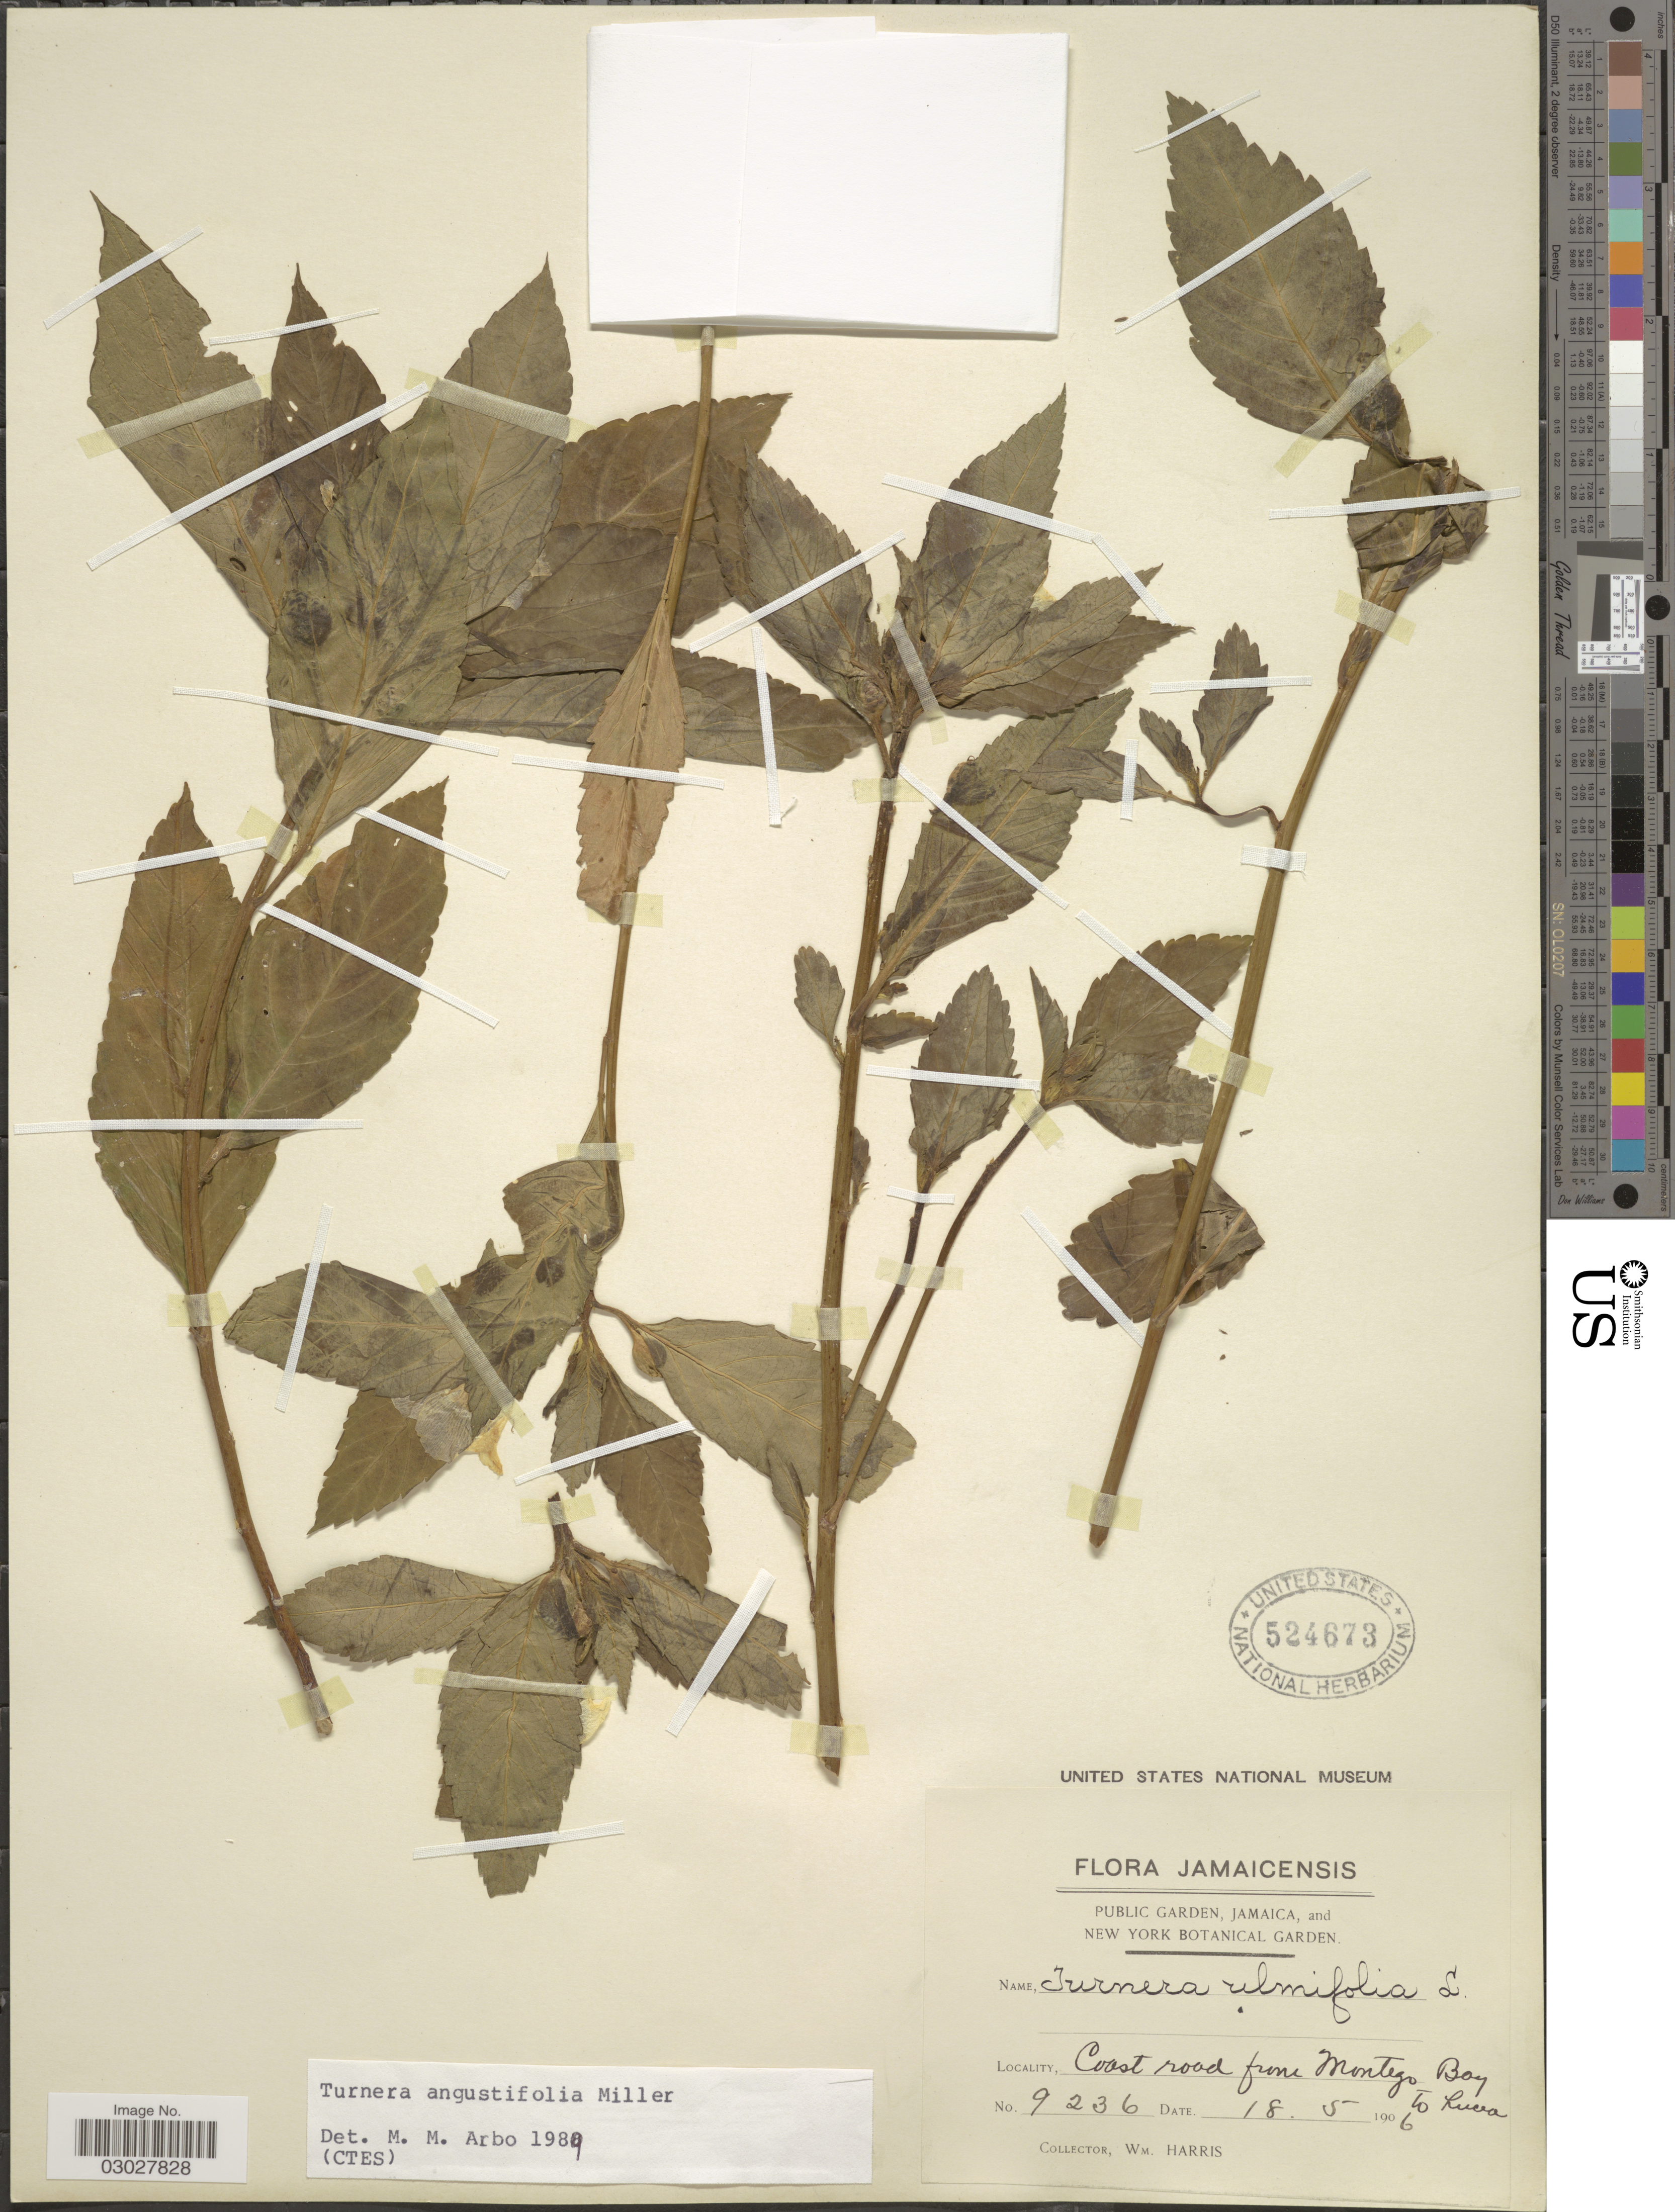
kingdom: Plantae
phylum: Tracheophyta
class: Magnoliopsida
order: Malpighiales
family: Turneraceae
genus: Turnera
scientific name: Turnera angustifolia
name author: Mill.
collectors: W. H. Harris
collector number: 9236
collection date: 1906-05-18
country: Jamaica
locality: Coast road from Montego Bay to Lucea.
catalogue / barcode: US 524673